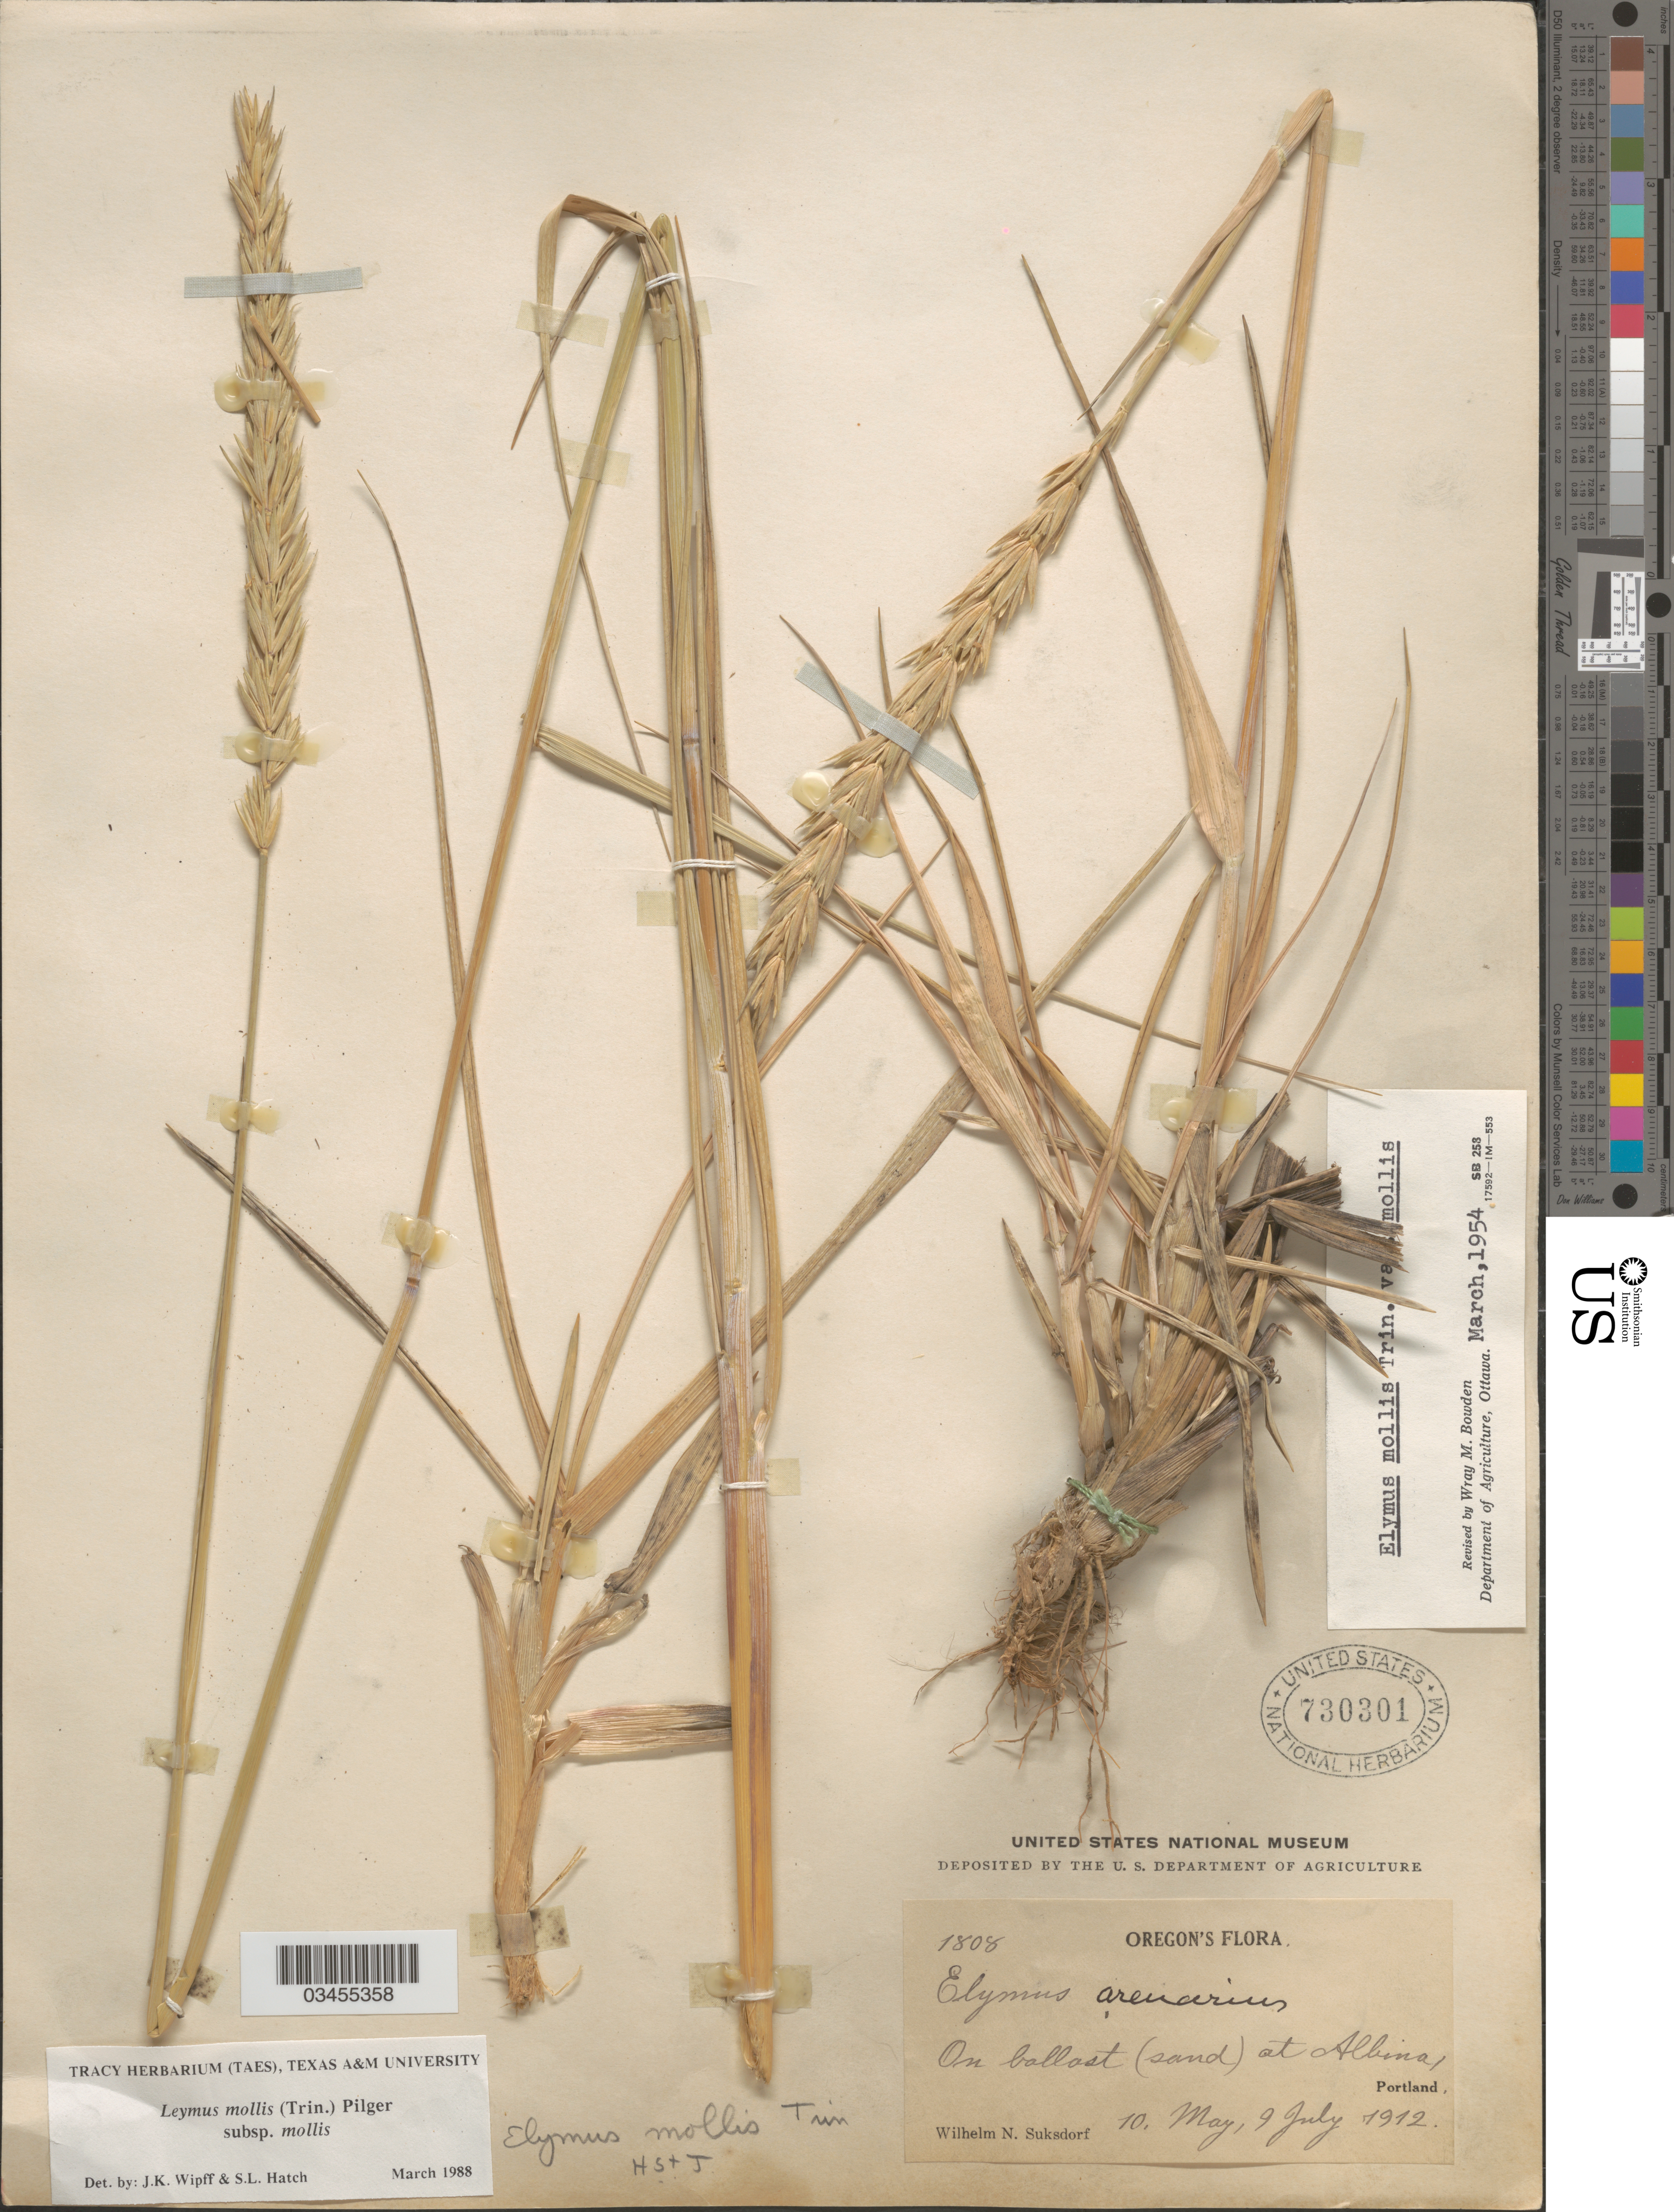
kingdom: Plantae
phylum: Tracheophyta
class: Liliopsida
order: Poales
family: Poaceae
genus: Leymus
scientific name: Leymus mollis subsp. mollis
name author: (Trin.) Pilg.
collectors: W. N. Suksdorf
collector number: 1808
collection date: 1912-05-10/1912-07-09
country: United States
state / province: Oregon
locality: On ballast (sand) at Albina, Portland.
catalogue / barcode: US 730301